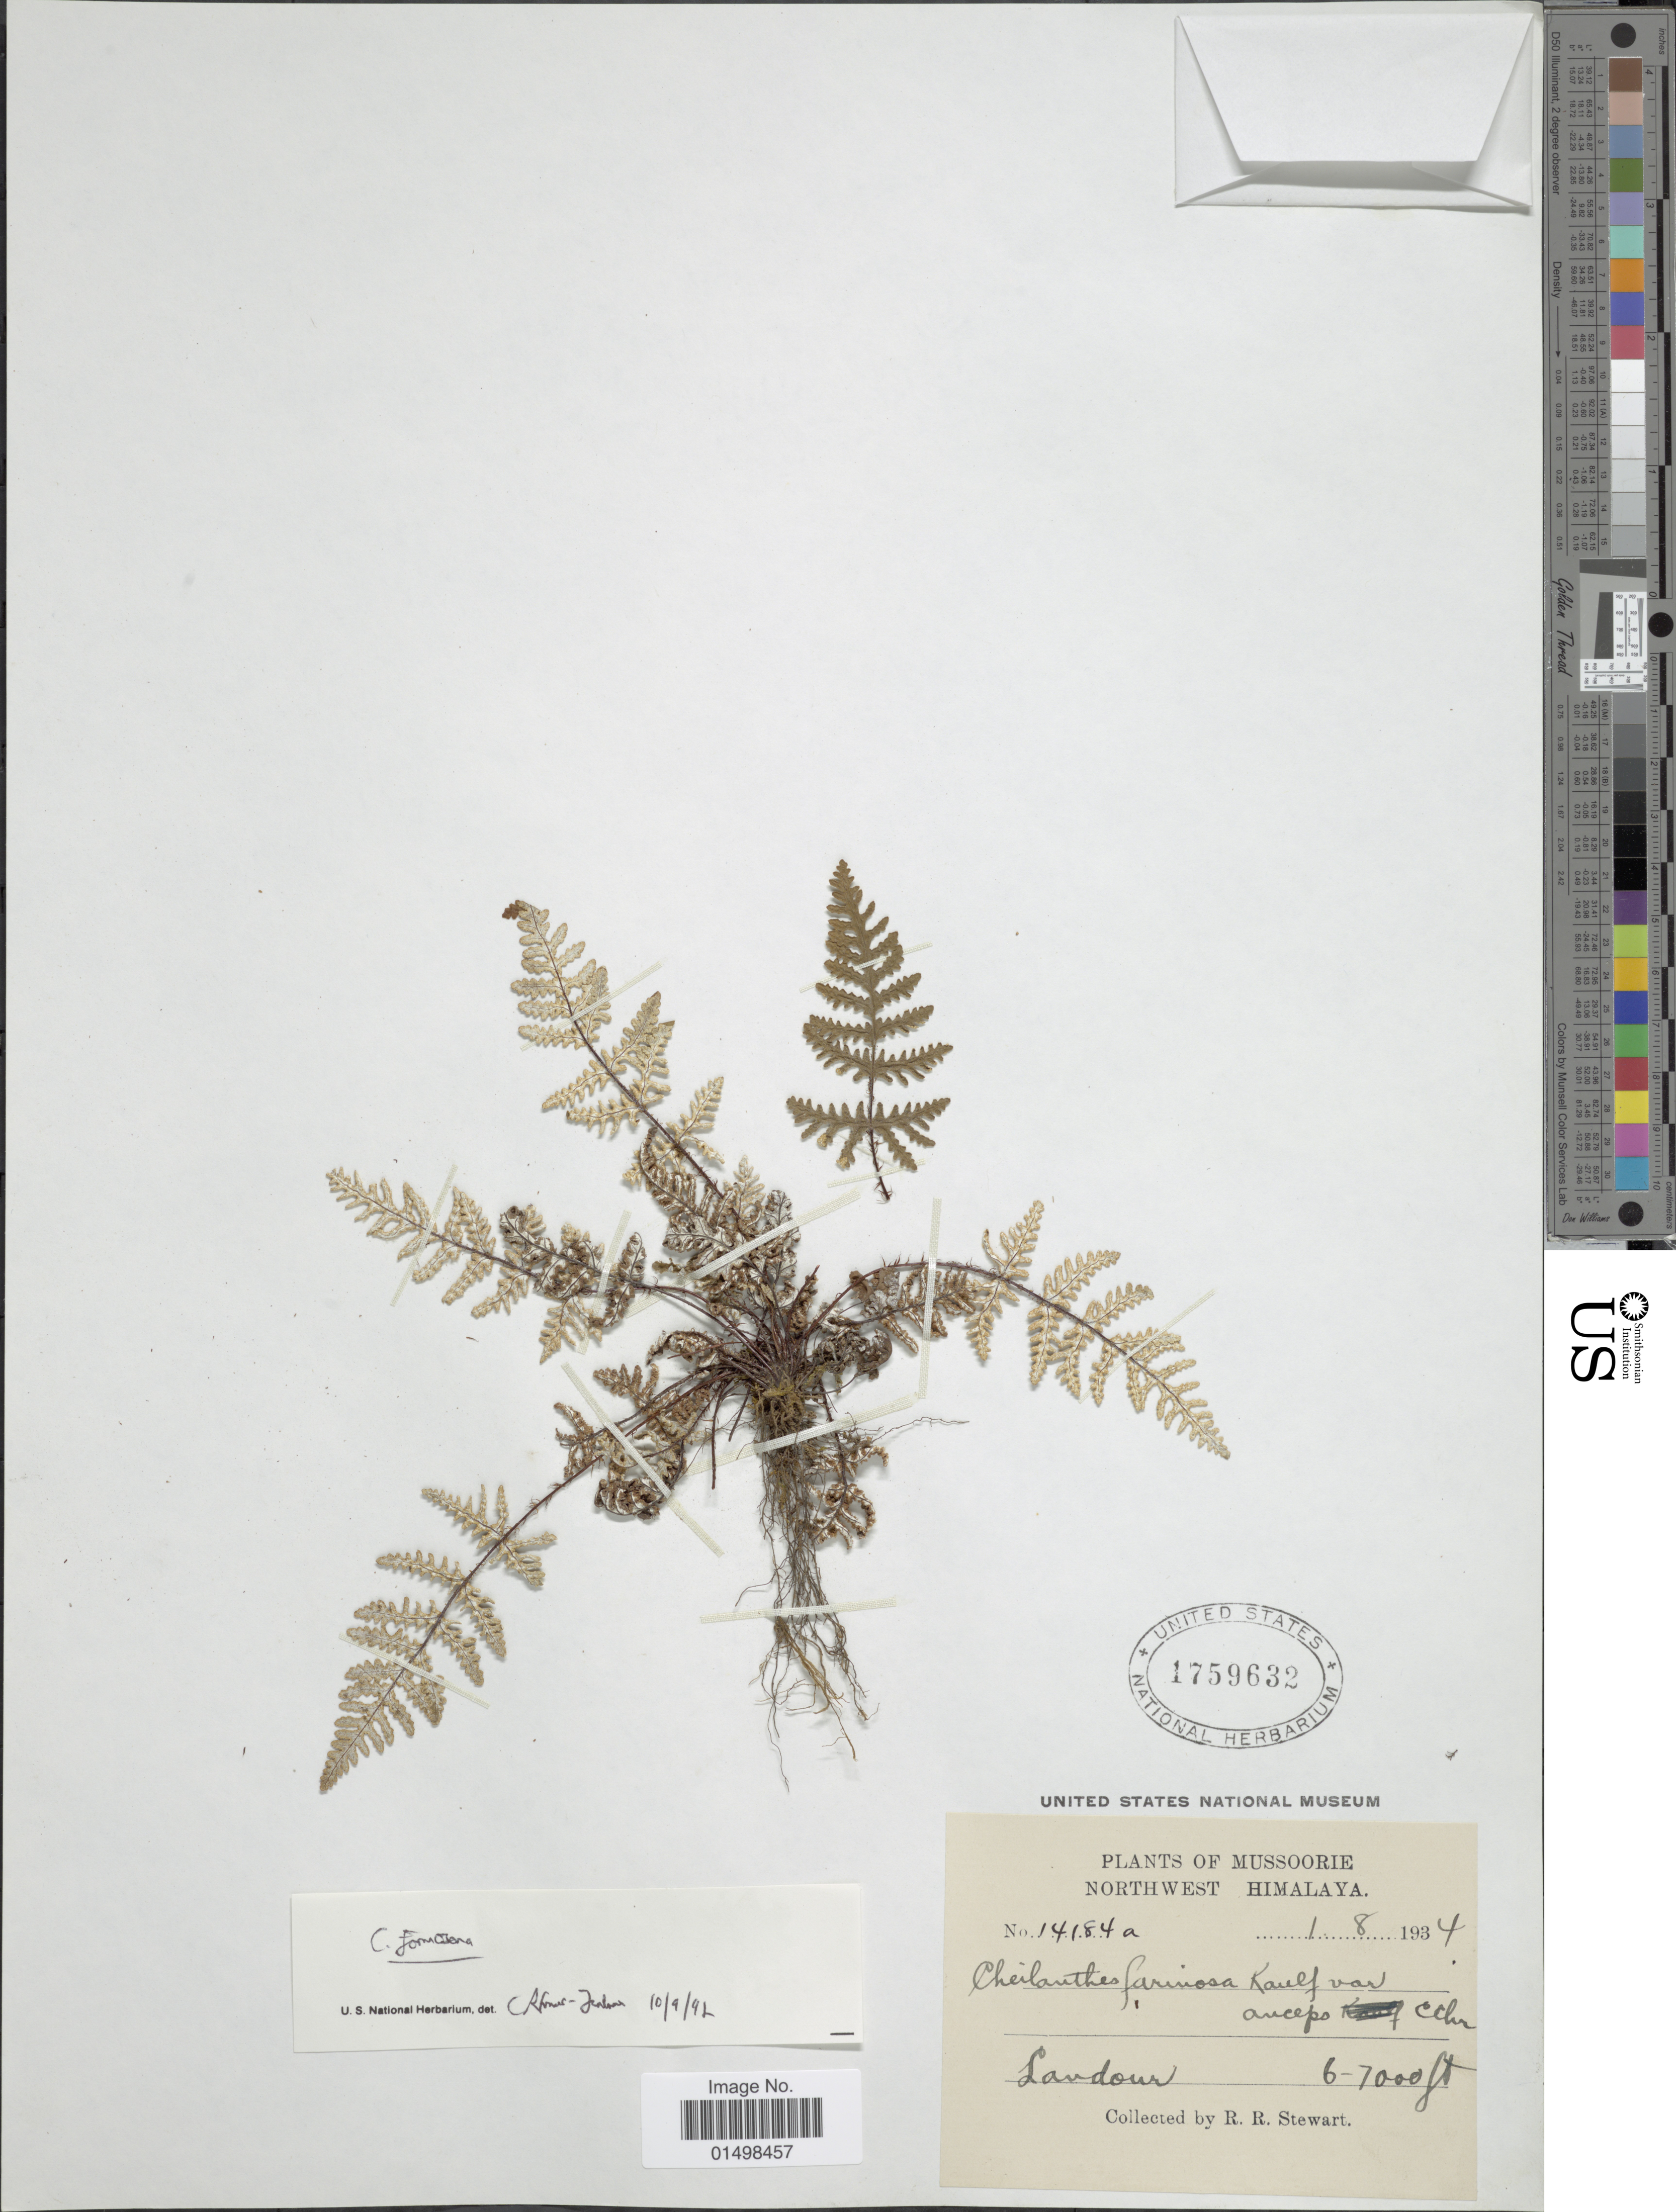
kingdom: Plantae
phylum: Tracheophyta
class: Polypodiopsida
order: Polypodiales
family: Pteridaceae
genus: Aleuritopteris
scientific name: Aleuritopteris anceps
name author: (Blanf.) Panigrahi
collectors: R. R. Stewart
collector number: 14184a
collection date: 1934-08-01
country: India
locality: Mussoorie, Northwest Himalaya, Landour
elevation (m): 1219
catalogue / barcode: US 2017535